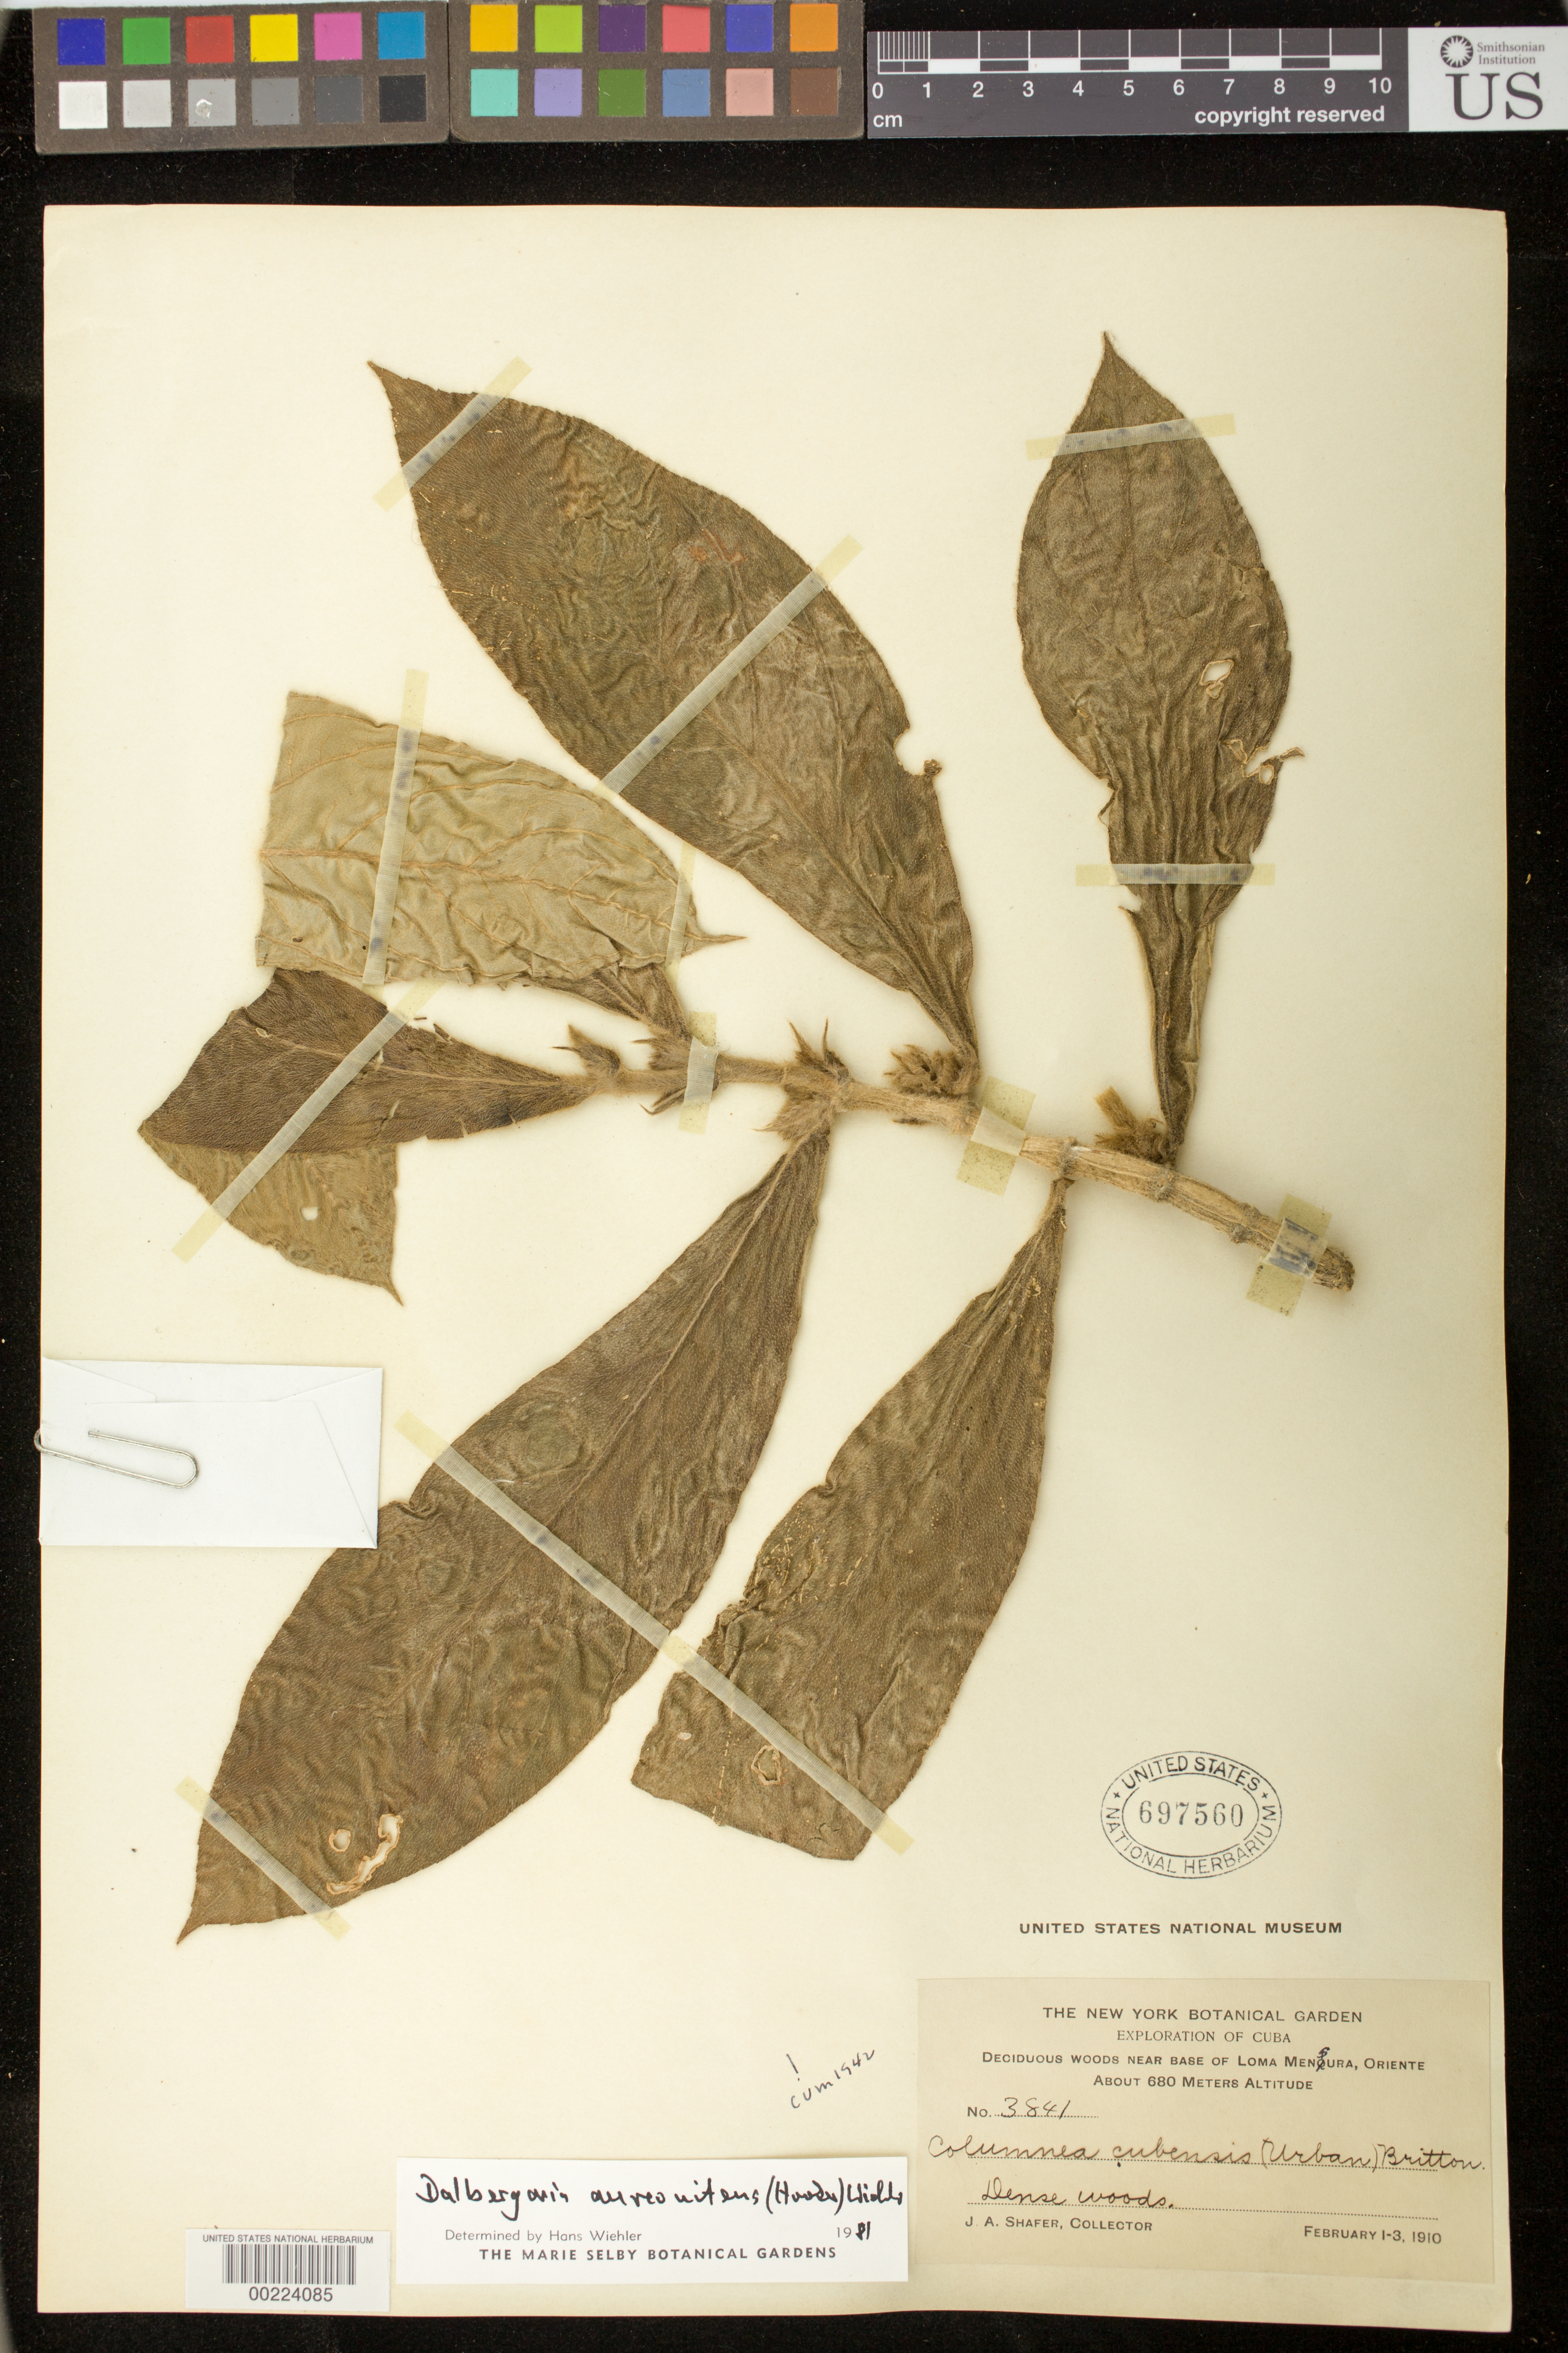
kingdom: Plantae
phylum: Tracheophyta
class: Magnoliopsida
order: Lamiales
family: Gesneriaceae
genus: Columnea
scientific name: Columnea sanguinea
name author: (Pers.) Hanst.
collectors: J. A. Shafer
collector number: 3841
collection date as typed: Feb 1910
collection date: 1910-02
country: Cuba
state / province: Oriente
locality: Near base of Loma Mensura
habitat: Deciduous woods, dense woods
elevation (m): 450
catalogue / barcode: US 697560